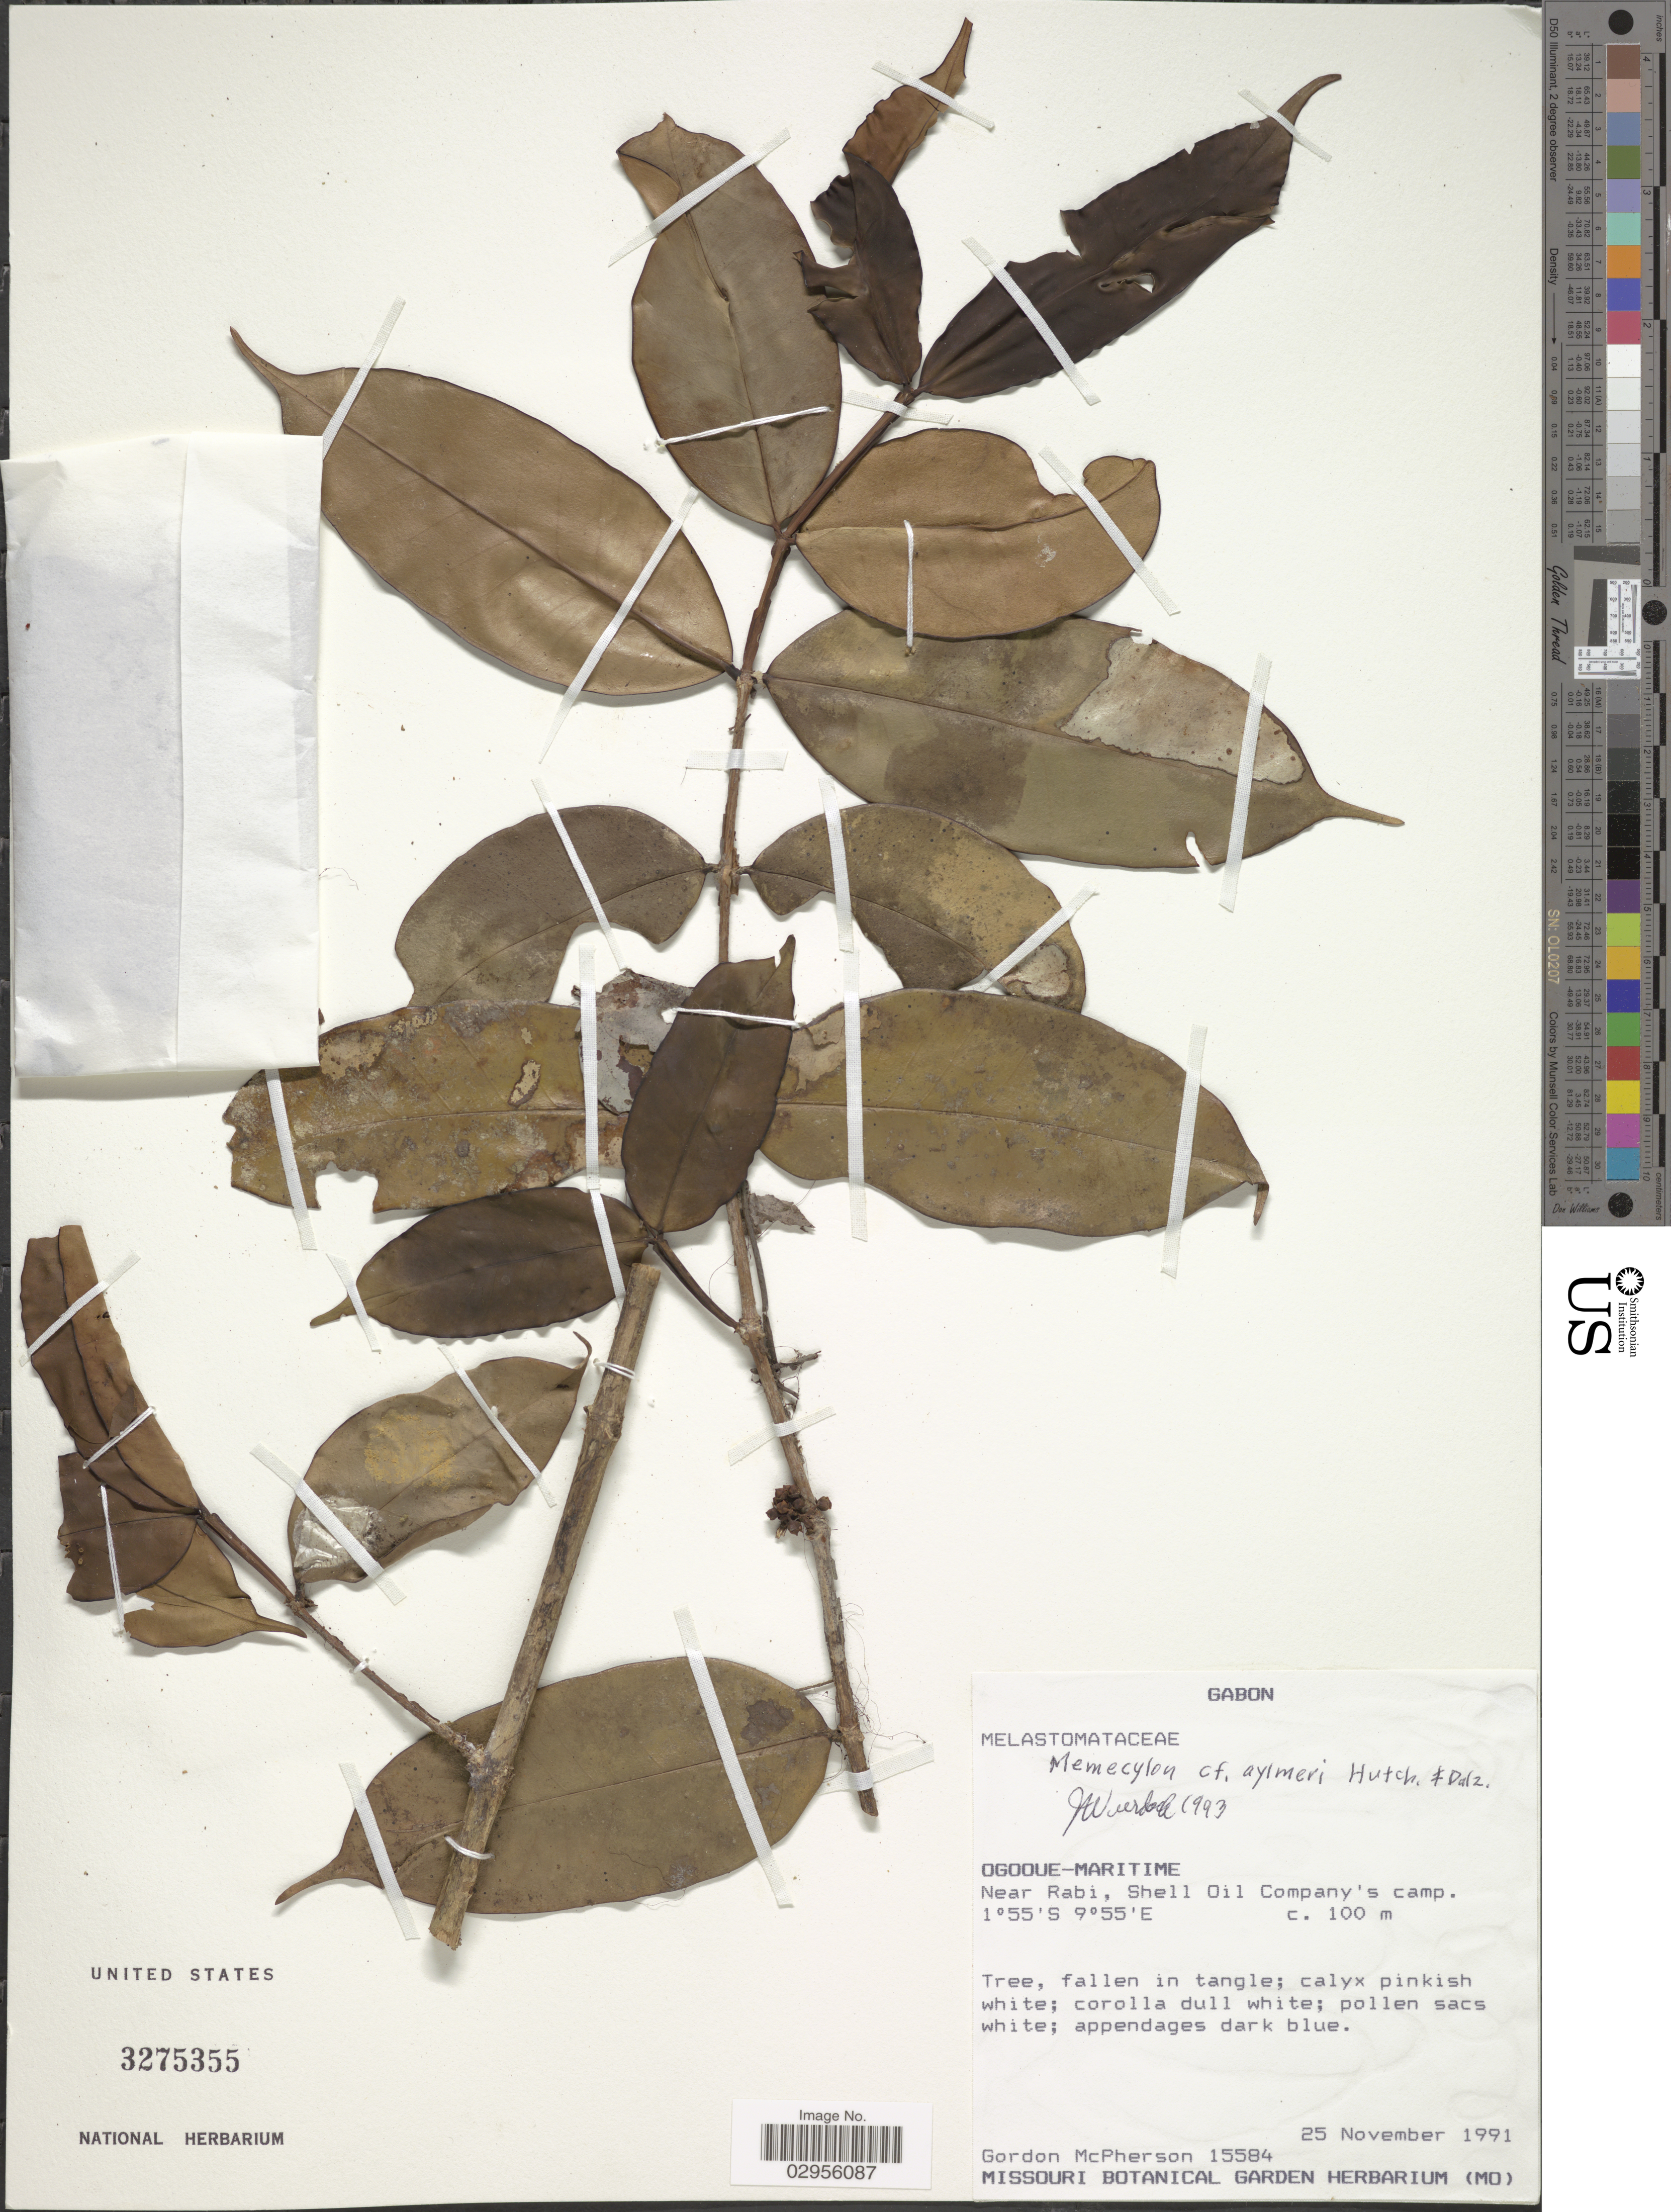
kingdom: Plantae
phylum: Tracheophyta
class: Magnoliopsida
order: Myrtales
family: Melastomataceae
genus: Memecylon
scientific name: Memecylon aylmeri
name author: Hutch. & Dalziel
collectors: G. D. McPherson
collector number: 15584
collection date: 1991-11-25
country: Gabon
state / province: Ogooue-Maritime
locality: Near Rabi, Shell Oil Company's camp.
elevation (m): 100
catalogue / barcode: US 3275355